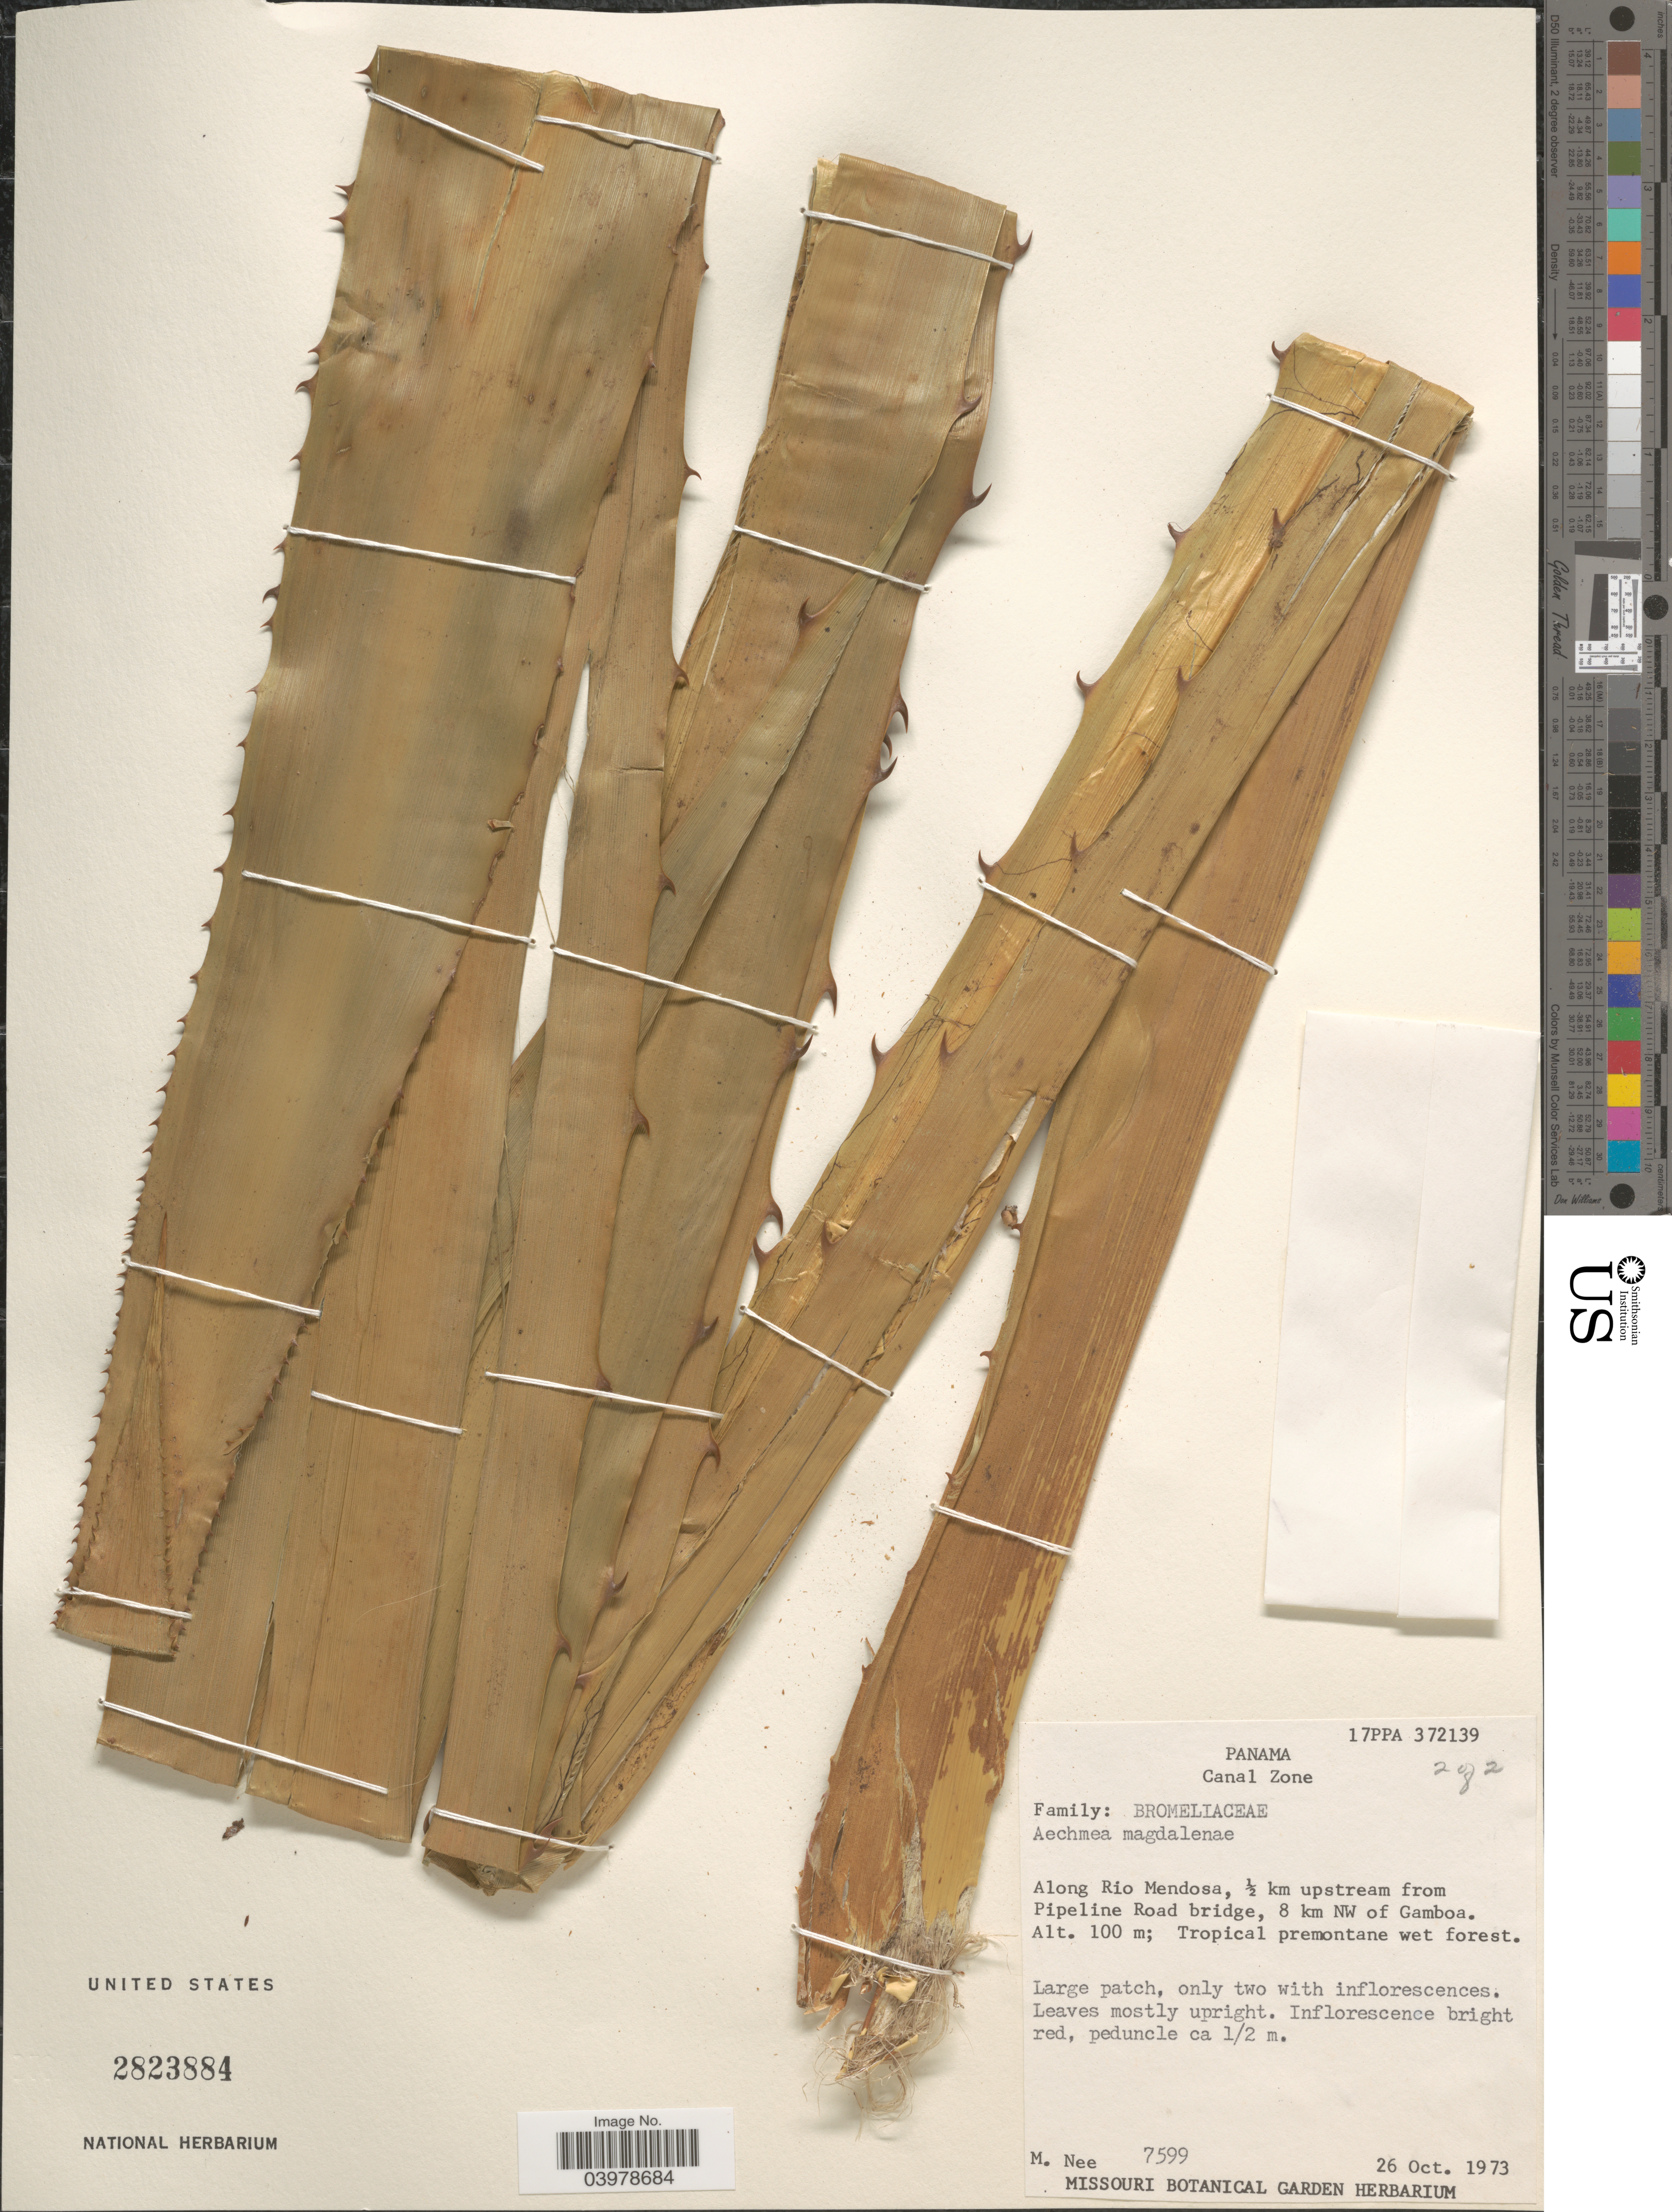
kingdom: Plantae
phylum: Tracheophyta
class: Liliopsida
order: Poales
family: Bromeliaceae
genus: Aechmea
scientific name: Aechmea magdalenae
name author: (André) André ex Baker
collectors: M. Nee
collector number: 7599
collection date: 1973-10-26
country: Panama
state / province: Colón / Panamá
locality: Canal Zone. Along Rio Mendosa, ½ km upstream from Pipeline Road bridge, 8 km NW of Gamboa.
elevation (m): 100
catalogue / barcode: US 2823884